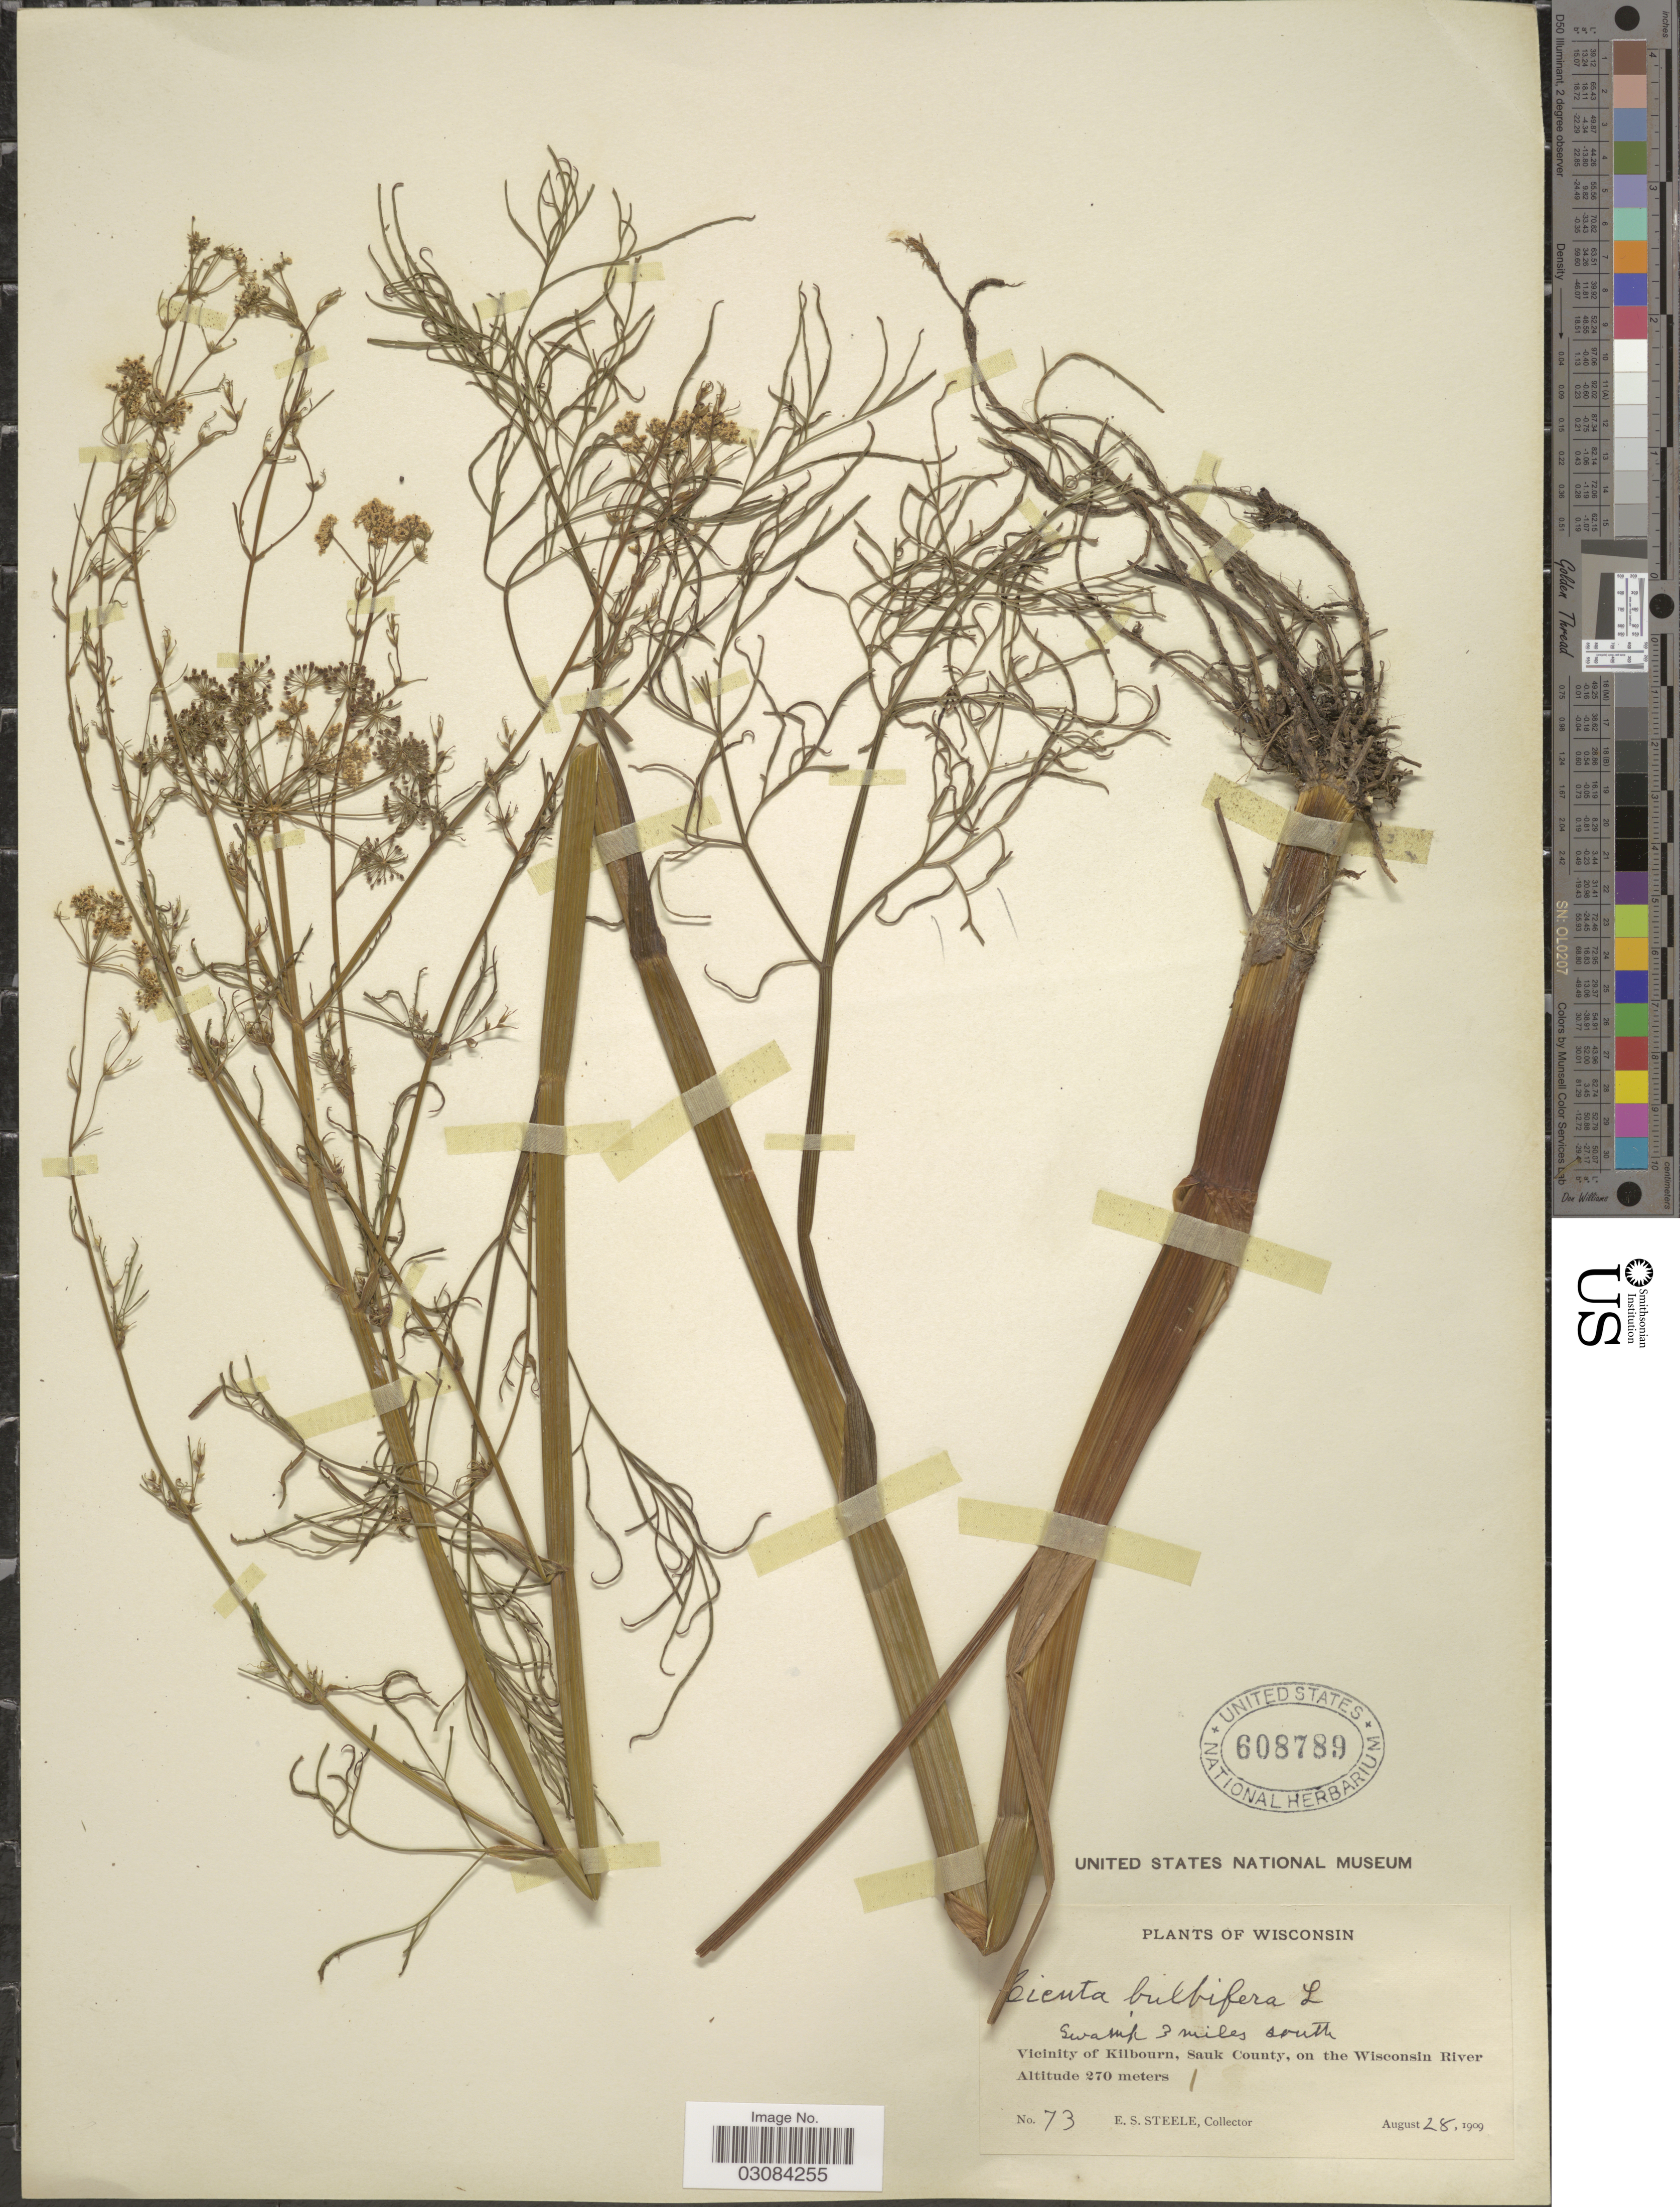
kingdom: Plantae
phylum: Tracheophyta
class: Magnoliopsida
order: Apiales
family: Apiaceae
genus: Cicuta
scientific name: Cicuta bulbifera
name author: L.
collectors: E. Steele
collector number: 73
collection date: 1909-08-28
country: United States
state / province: Wisconsin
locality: Swamp 3 miles south. Vicinity of Kilbourn, Sauk County, on the Wisconsin River.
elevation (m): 270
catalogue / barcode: US 608789